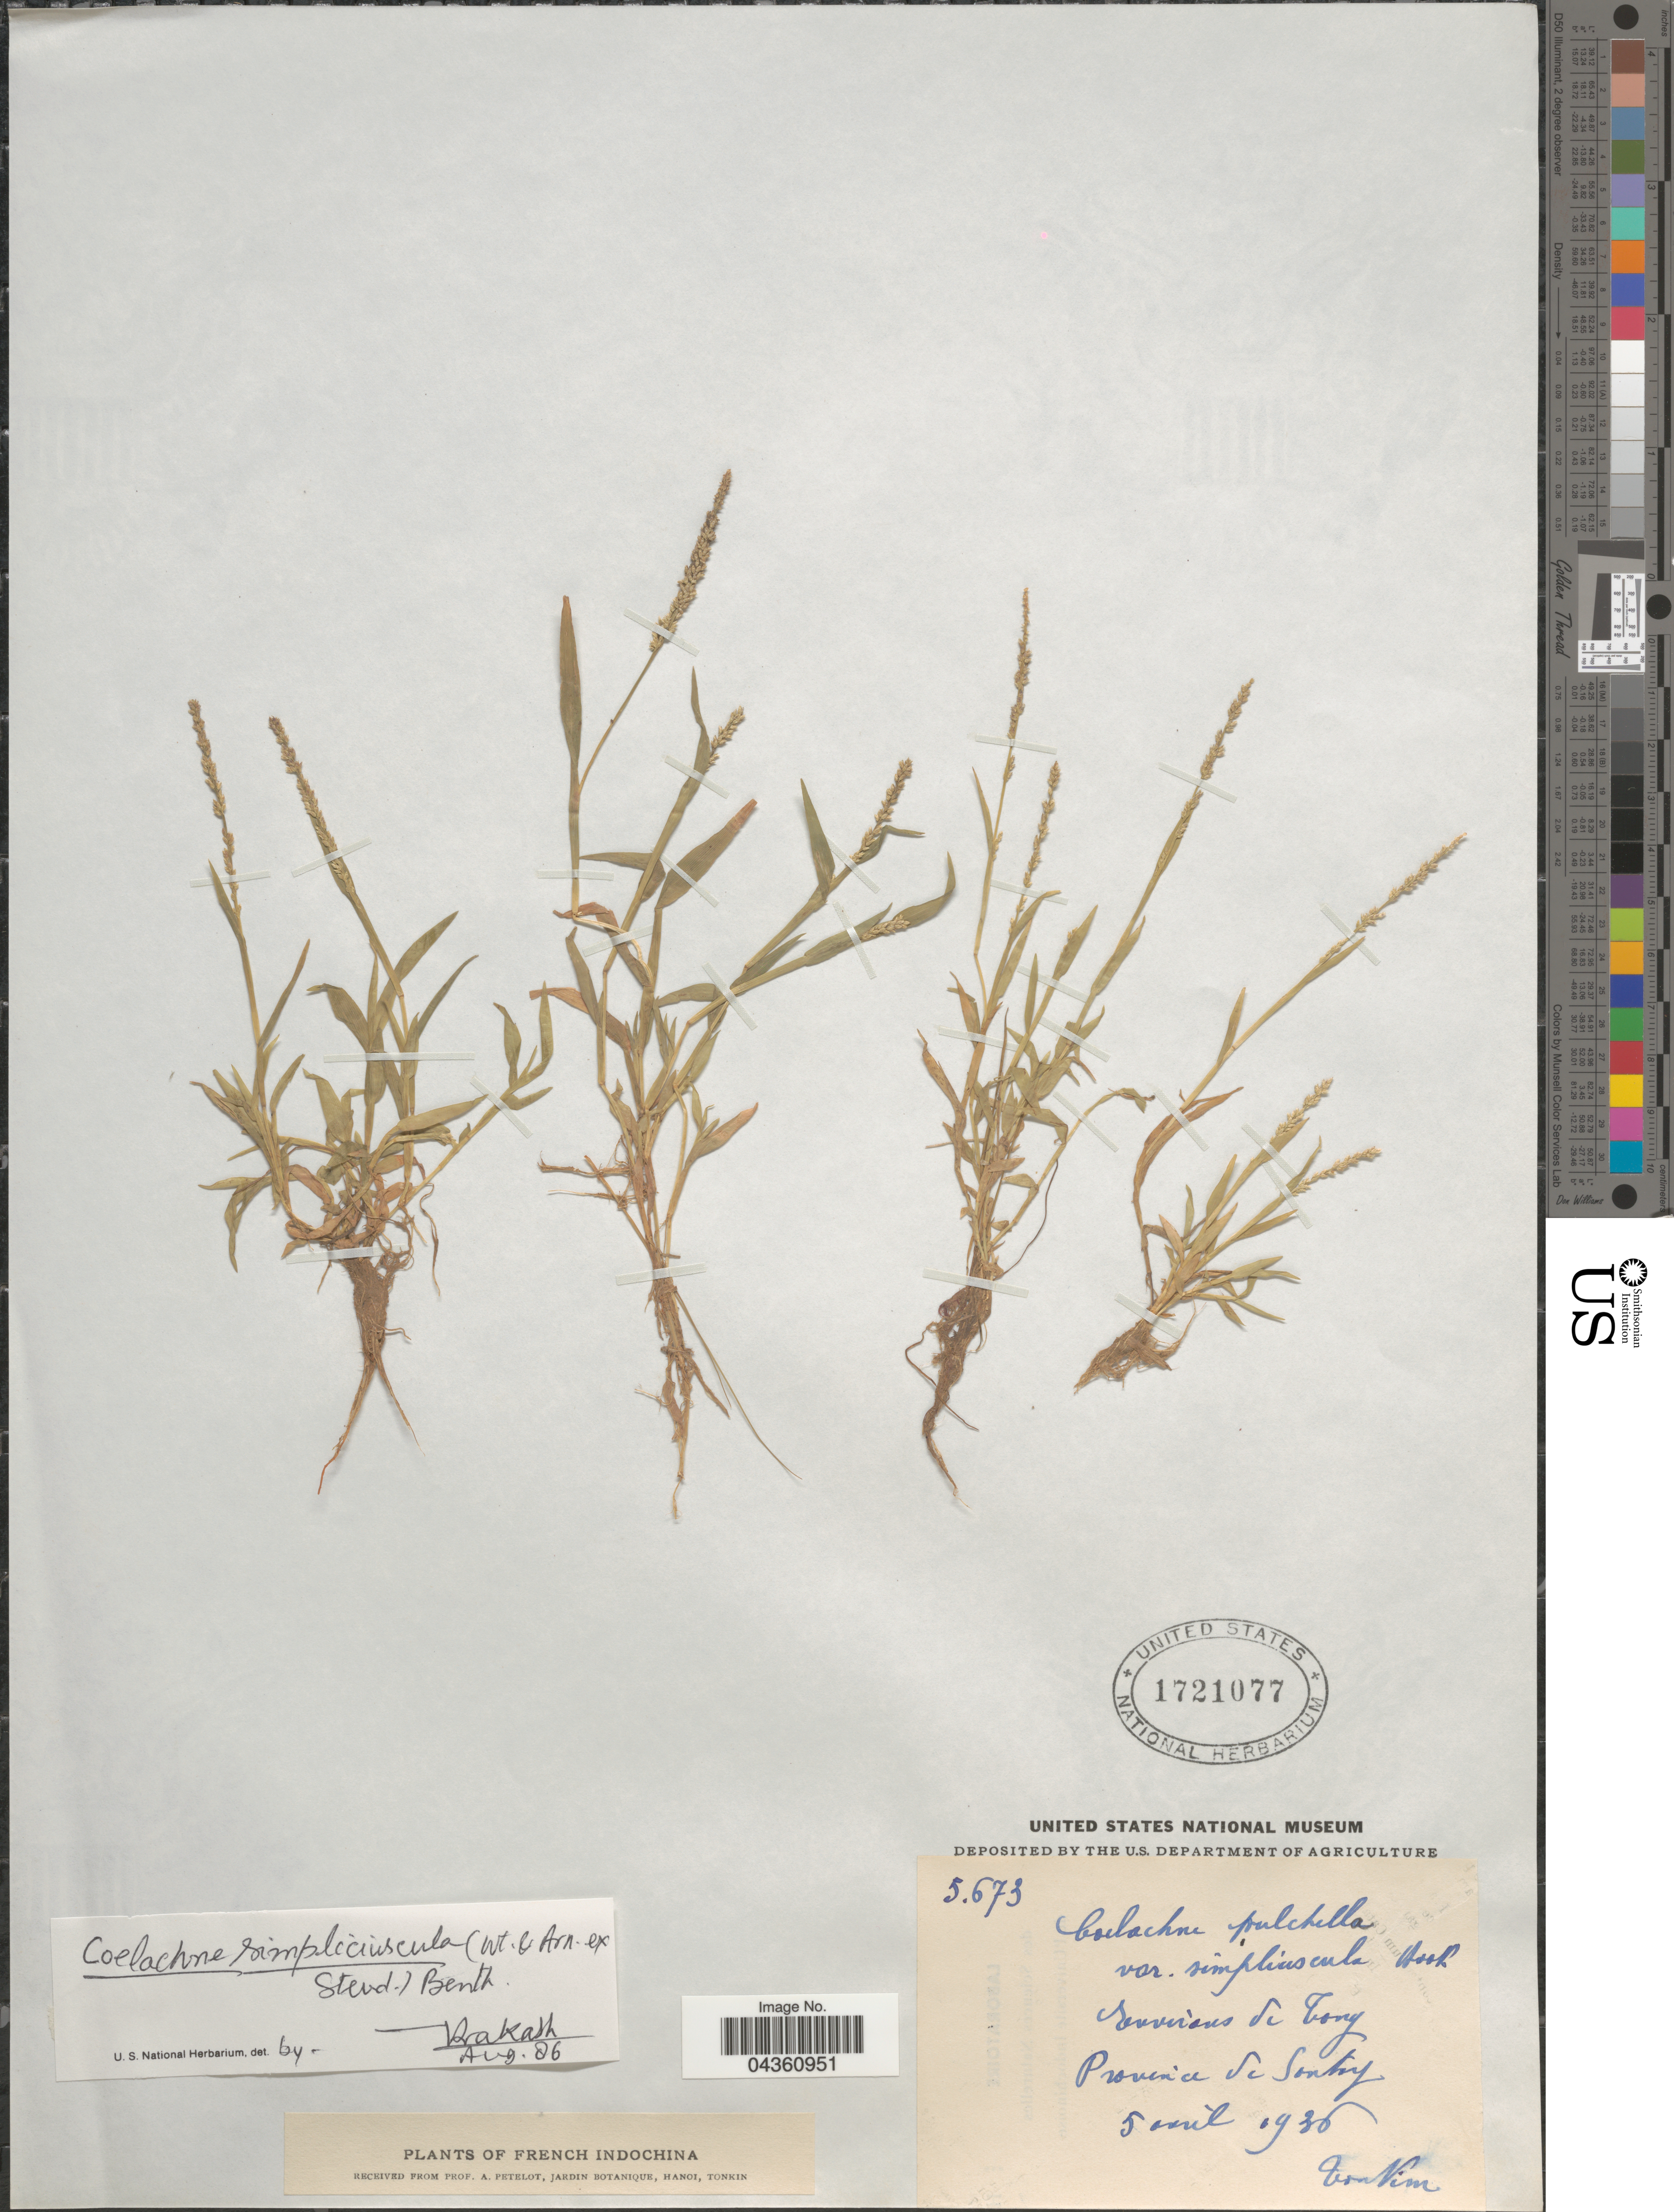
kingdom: Plantae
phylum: Tracheophyta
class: Liliopsida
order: Poales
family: Poaceae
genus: Coelachne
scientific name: Coelachne simpliciuscula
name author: (Wight & Arn. ex Steud.) Munro ex Benth.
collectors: A. Petelot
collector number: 5673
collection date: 1936-04-05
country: Vietnam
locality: French Indochina. Environs de Tong. Province de Sontay. Tonkin.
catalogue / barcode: US 1721077